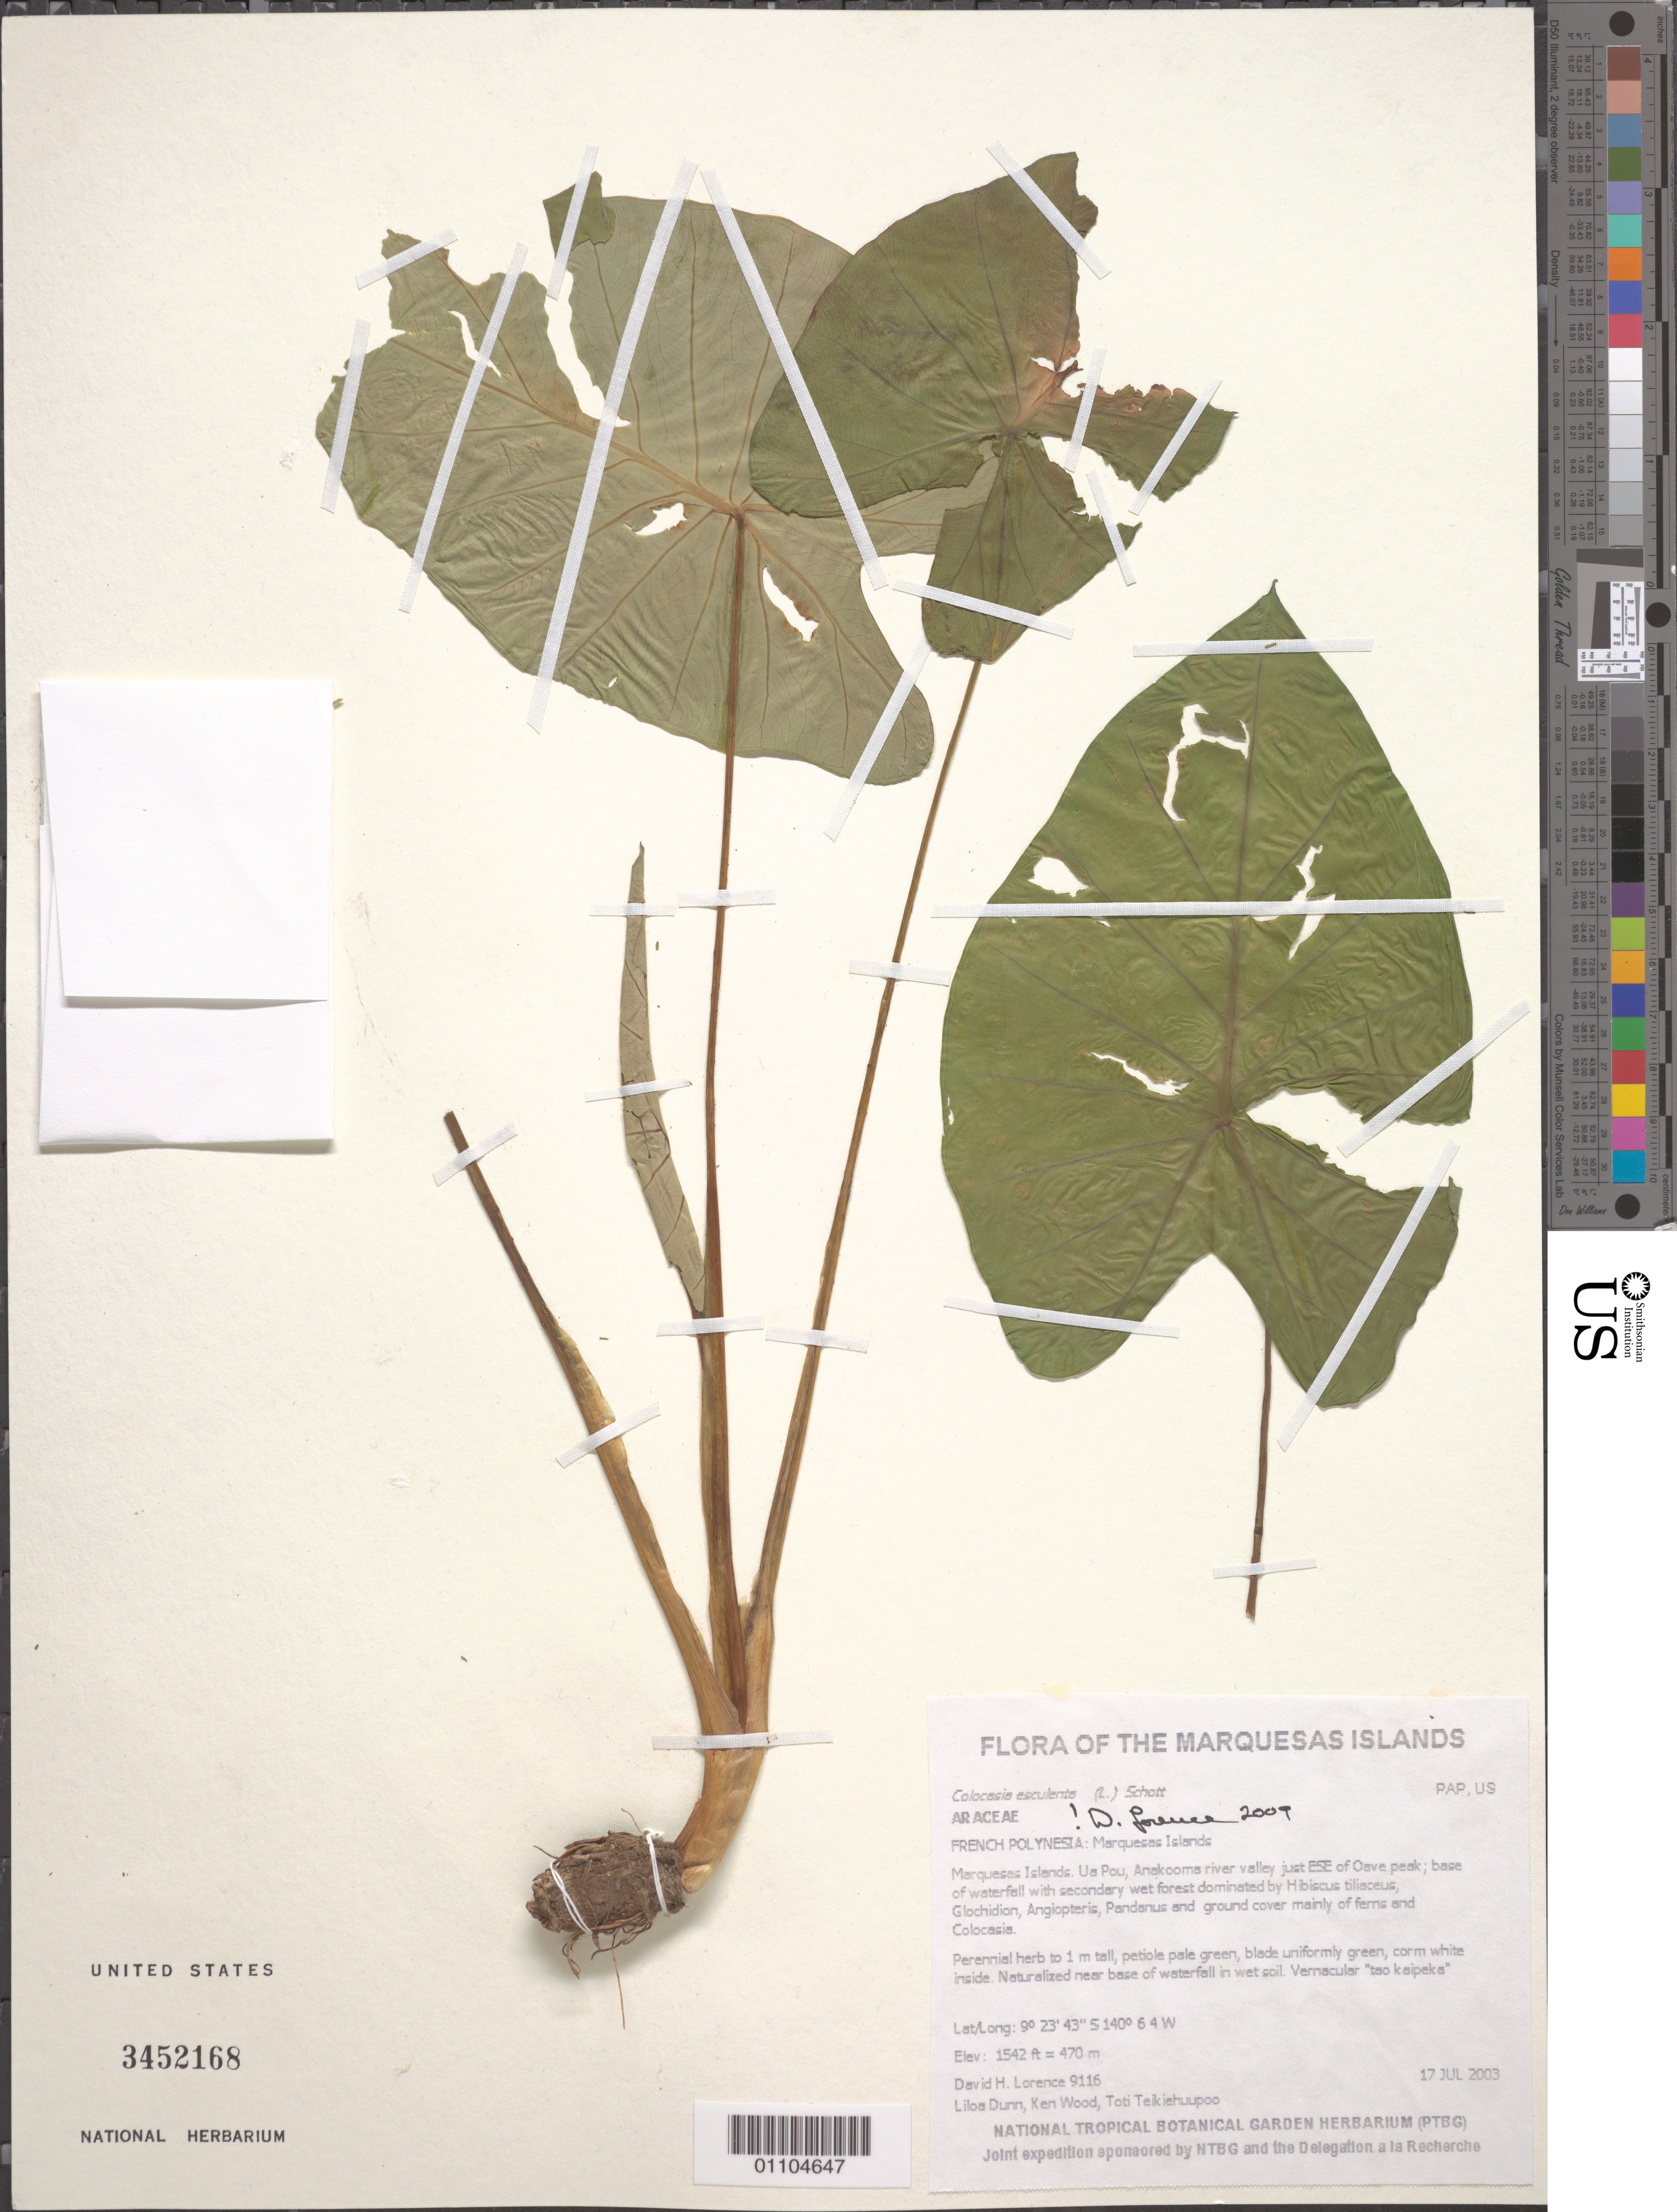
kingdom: Plantae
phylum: Tracheophyta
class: Liliopsida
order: Alismatales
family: Araceae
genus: Colocasia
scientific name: Colocasia esculenta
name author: (L.) Schott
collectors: D. Lorence, L. Dunn, K. R. Wood & T. Teikiehuupoo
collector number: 9116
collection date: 2003-07-17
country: French Polynesia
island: Ua Pou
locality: Anakooma river valley just ESE of Oave peak; base of waterfall with secondary wet forest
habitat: Near base of waterfall in wet soil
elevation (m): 470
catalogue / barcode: US 3452168